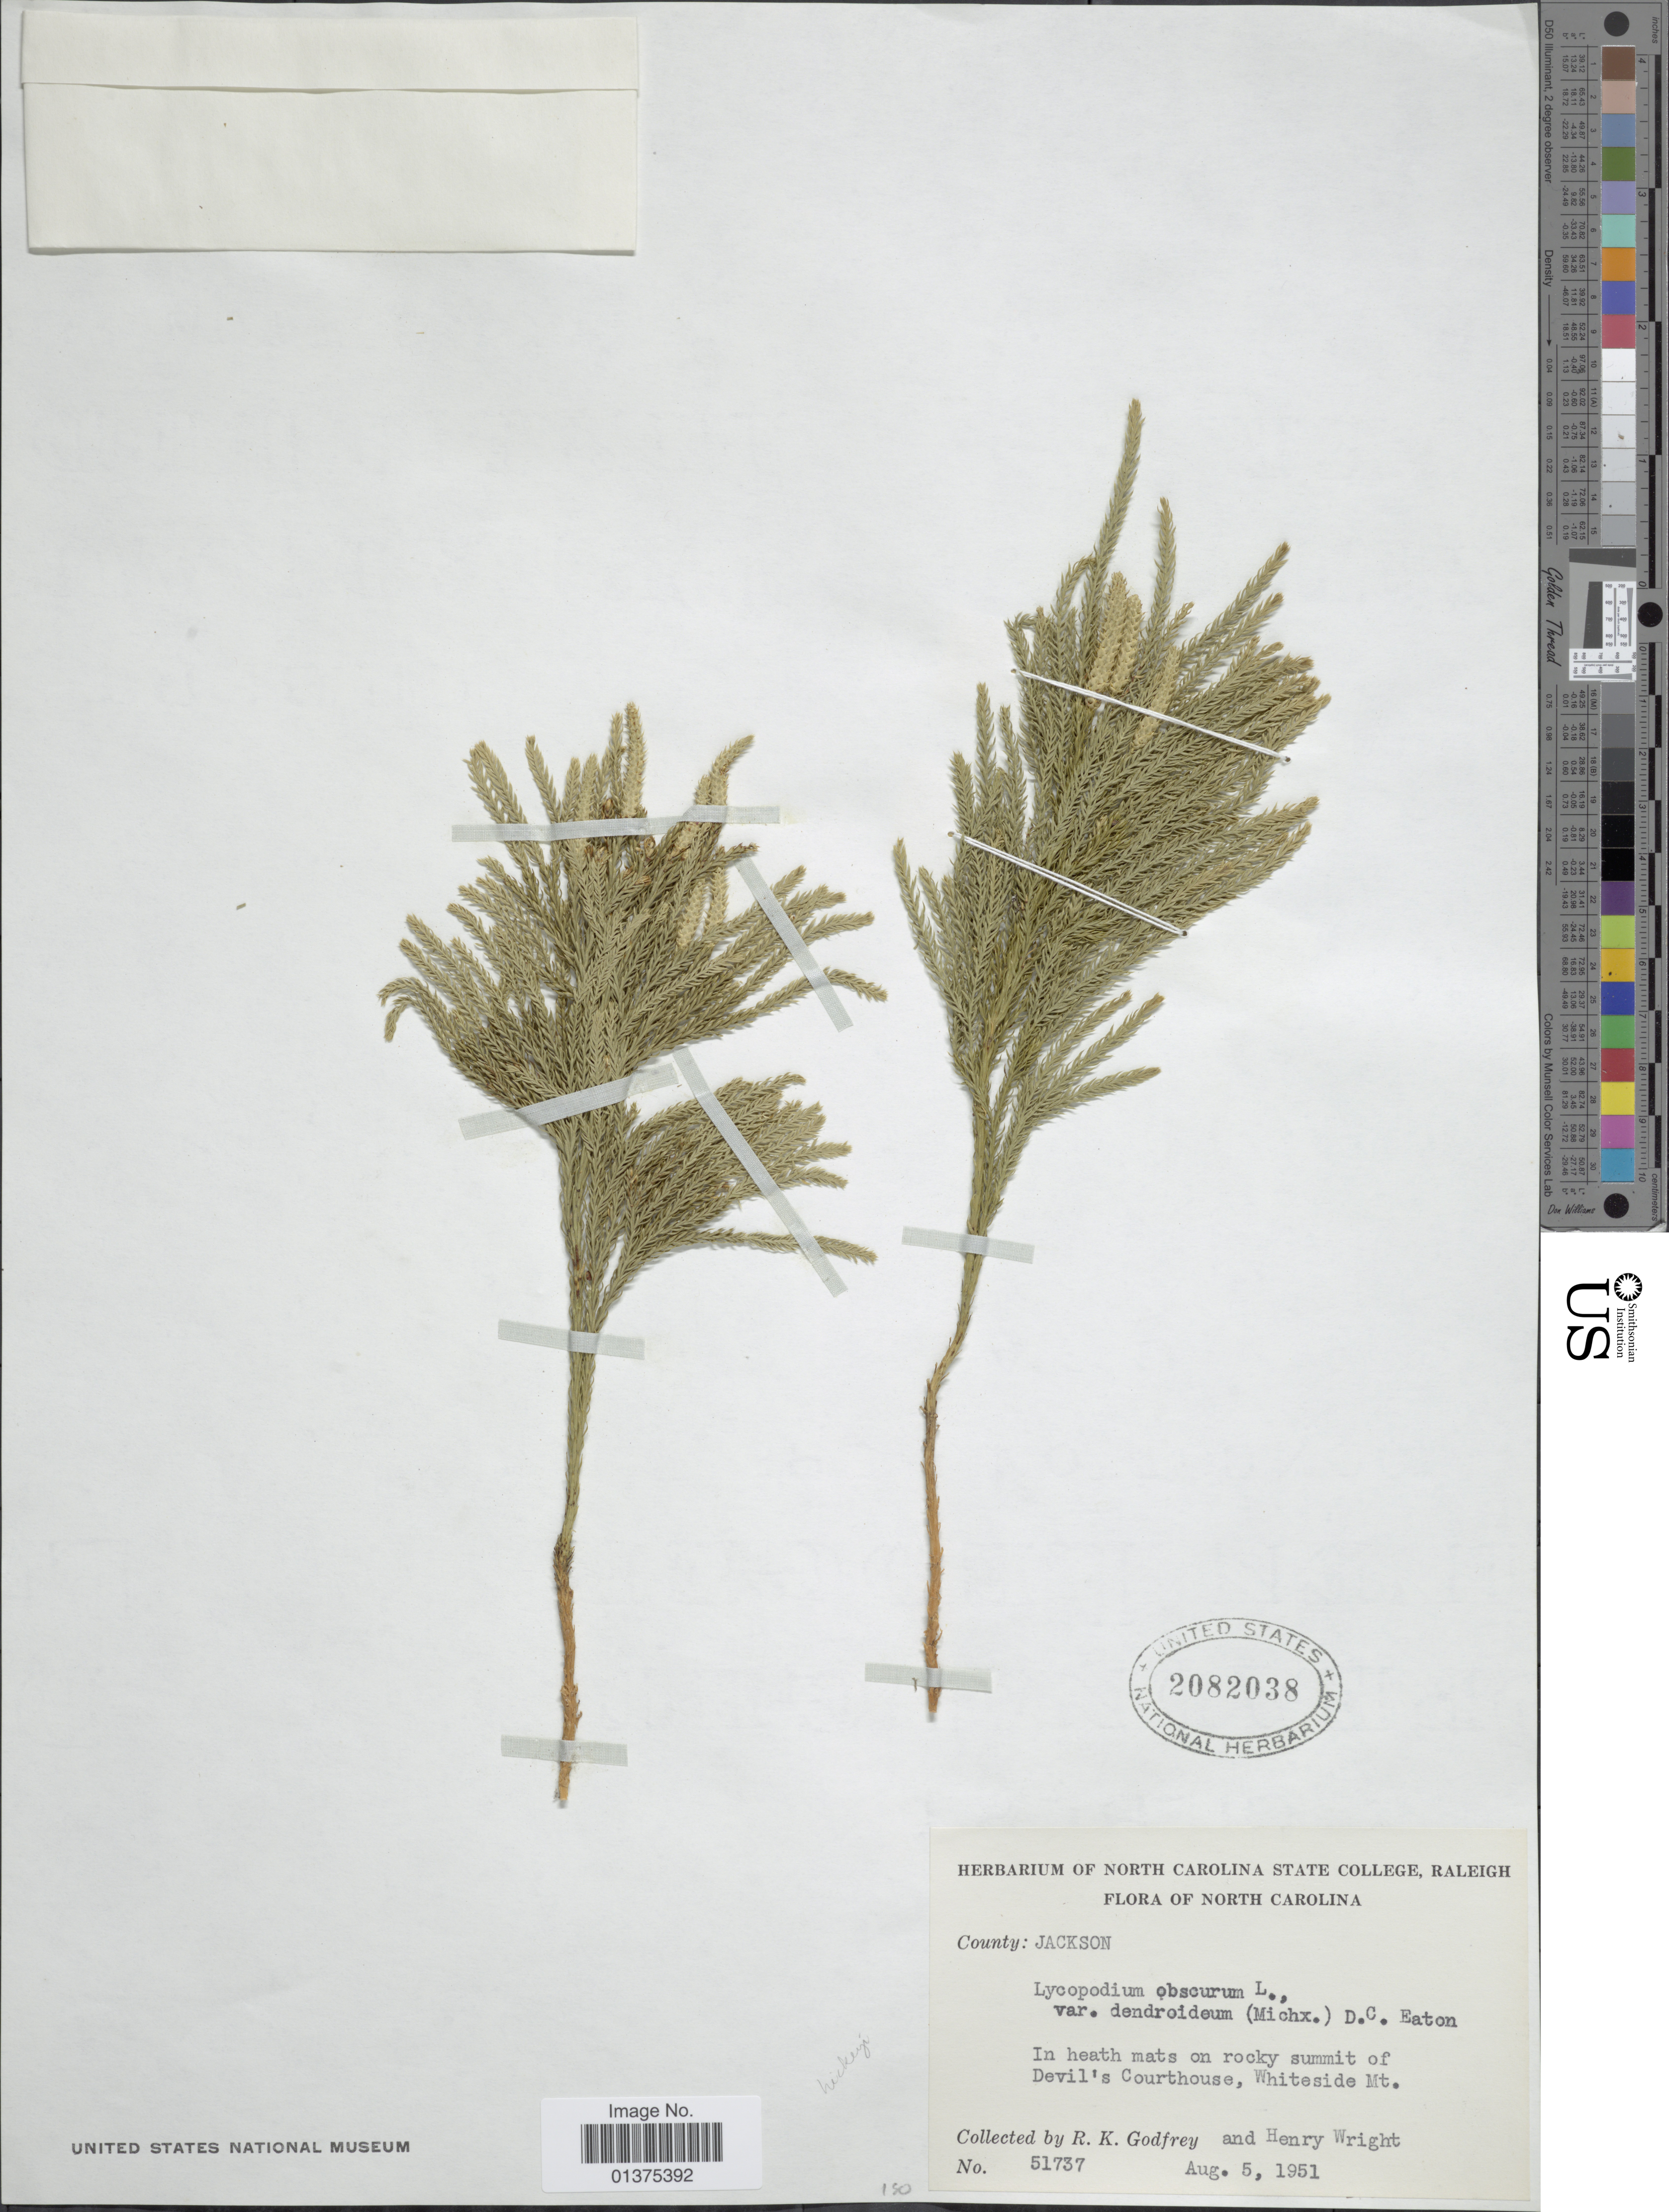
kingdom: Plantae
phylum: Tracheophyta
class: Lycopodiopsida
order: Lycopodiales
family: Lycopodiaceae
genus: Dendrolycopodium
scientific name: Dendrolycopodium hickeyi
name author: (W.H. Wagner et al.) A. Haines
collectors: R. K. Godfrey & H. Wright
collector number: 5137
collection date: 1951-08-05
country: United States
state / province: North Carolina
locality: Jackson County, in heath mats on rocky summit of Devil's Courthouse, Whiteside Mt.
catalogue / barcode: US 2082038